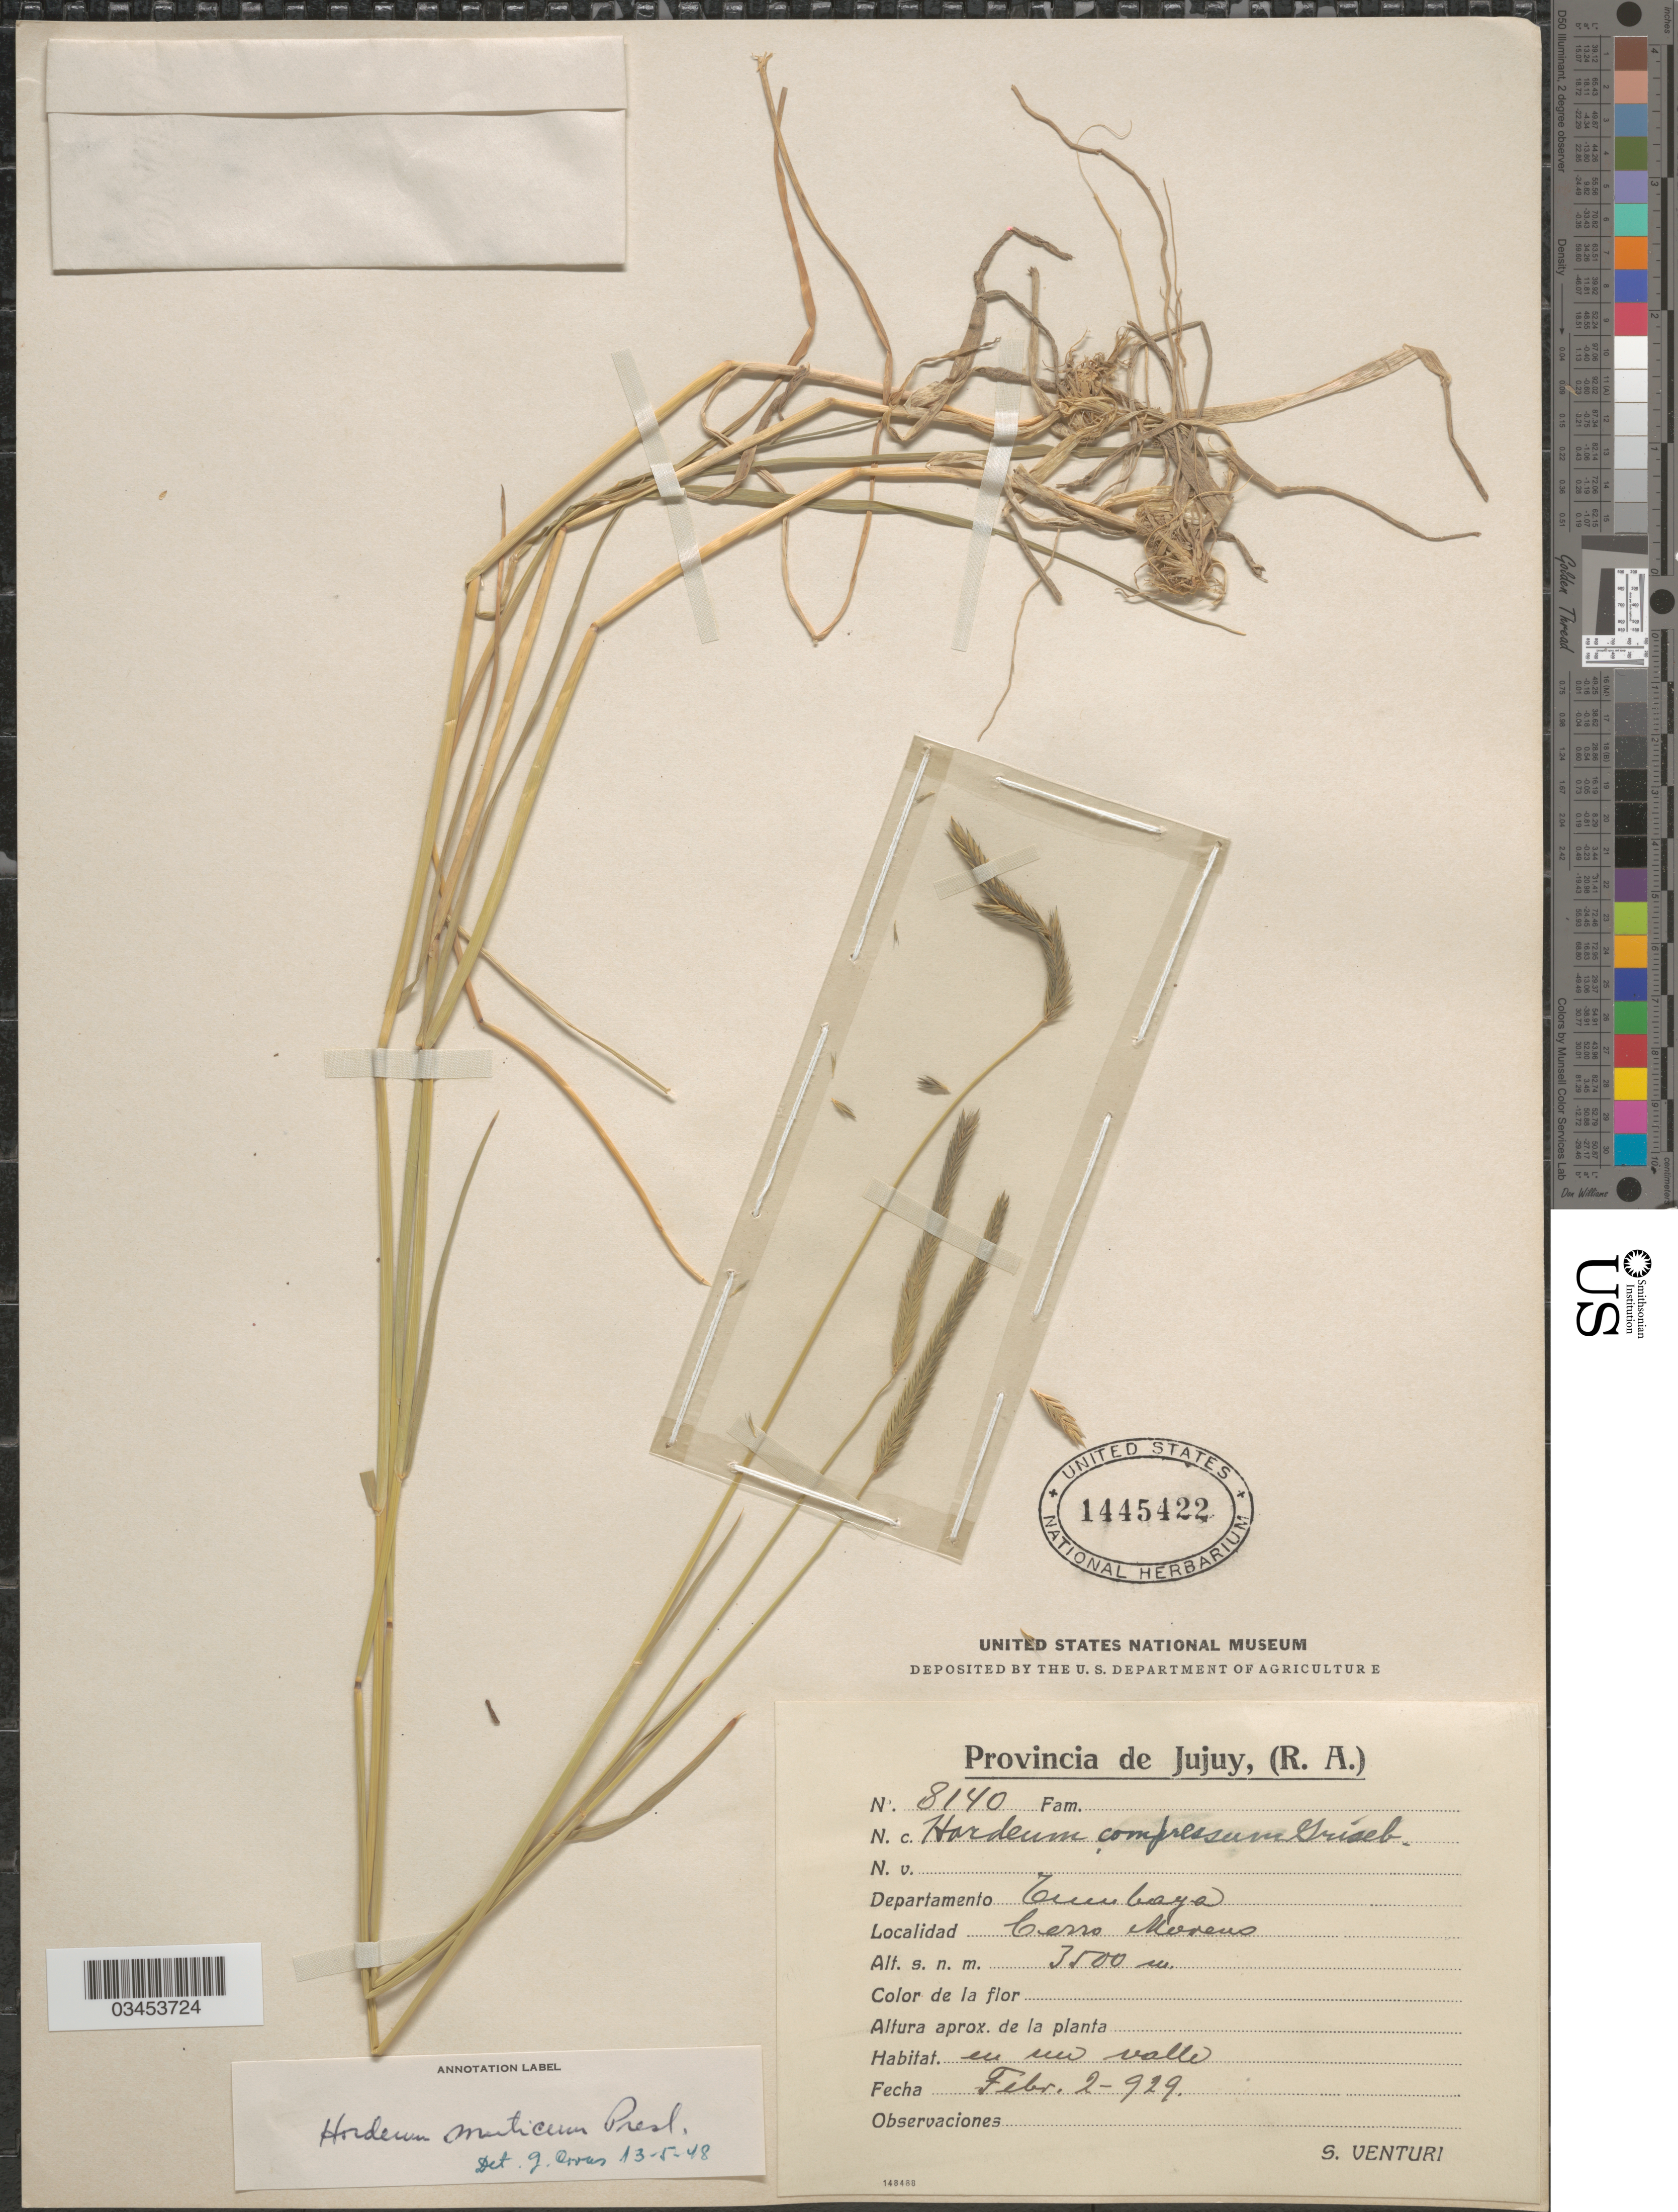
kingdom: Plantae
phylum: Tracheophyta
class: Liliopsida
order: Poales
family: Poaceae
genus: Hordeum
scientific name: Hordeum muticum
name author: J. Presl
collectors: S. Venturi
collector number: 8140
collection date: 1929-02-02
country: Argentina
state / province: Jujuy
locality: Departamento Tumbaya. Cerro Moreno.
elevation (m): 3500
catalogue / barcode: US 1445422